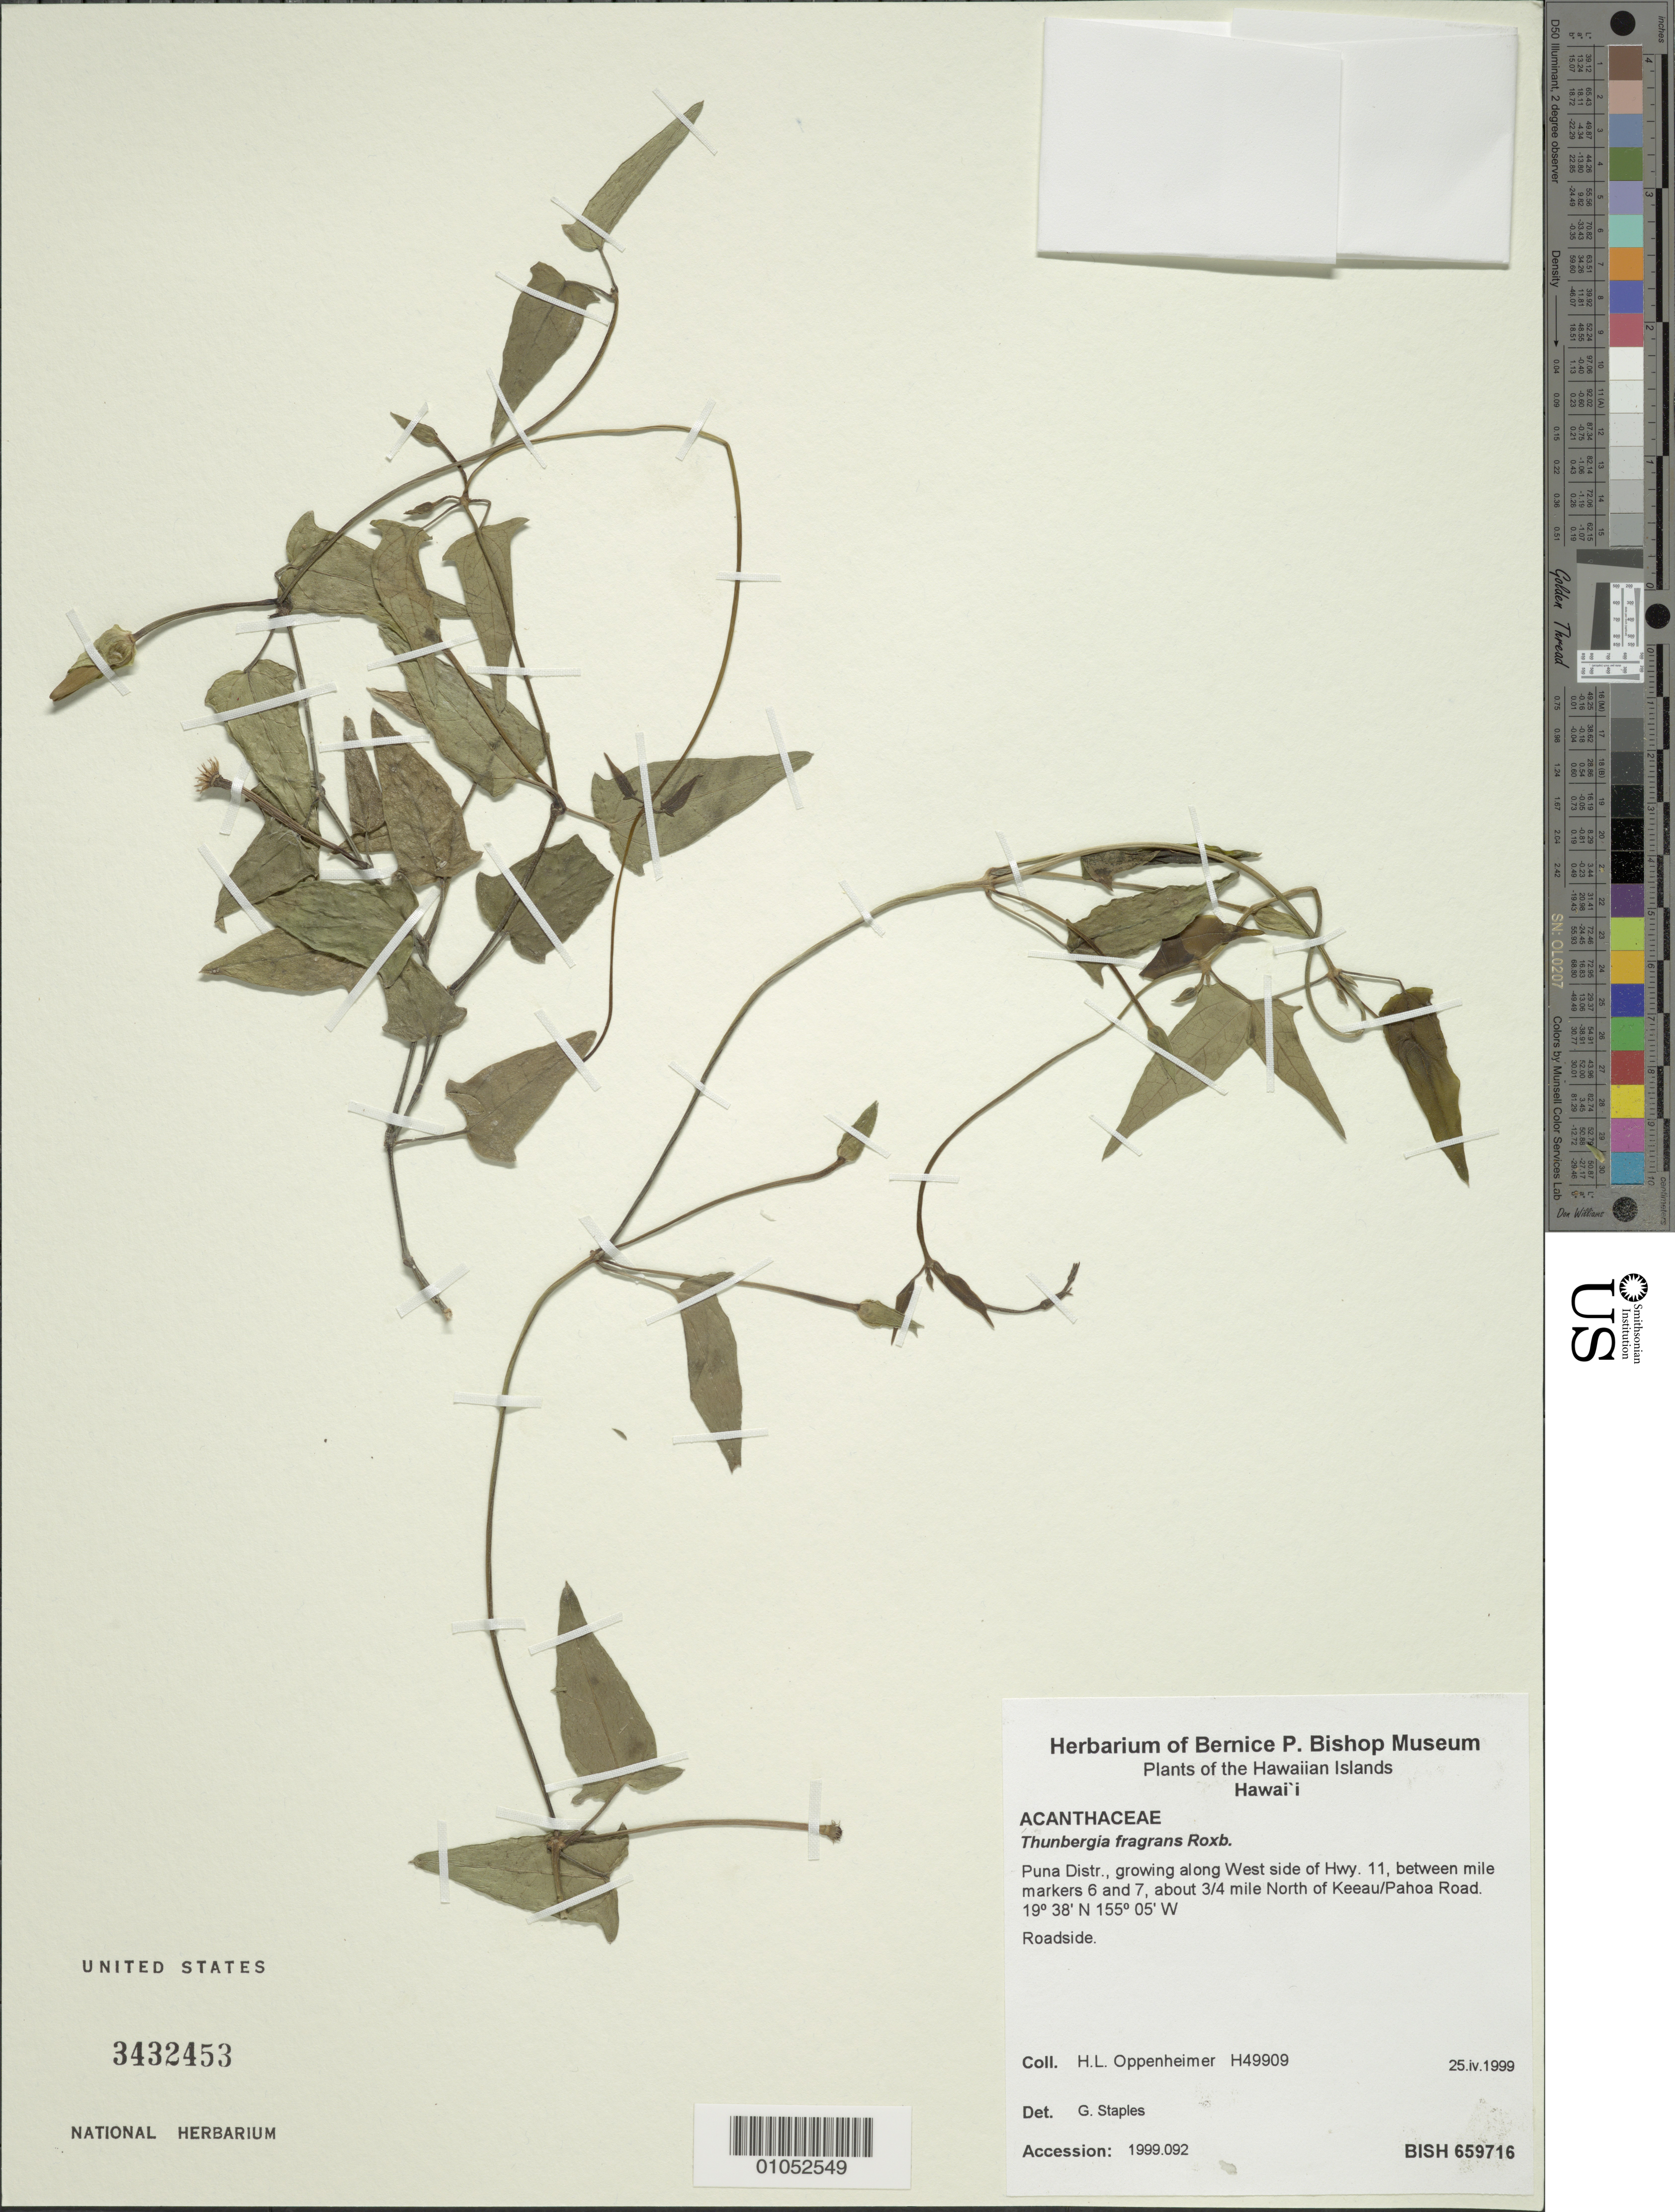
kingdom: Plantae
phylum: Tracheophyta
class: Magnoliopsida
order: Lamiales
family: Acanthaceae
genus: Thunbergia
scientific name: Thunbergia fragrans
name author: Roxb.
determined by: Staples, G. W.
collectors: H. L. Oppenheimer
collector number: H49909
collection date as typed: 25 Apr 1999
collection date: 1999-04-25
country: United States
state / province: Hawaii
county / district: Hawaii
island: Hawaii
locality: Puna District, growing along West side of Hwy 11, between mile marker 6 and 7, about .75 mile North of Keeau/Pahoa Road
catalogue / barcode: US 3432453